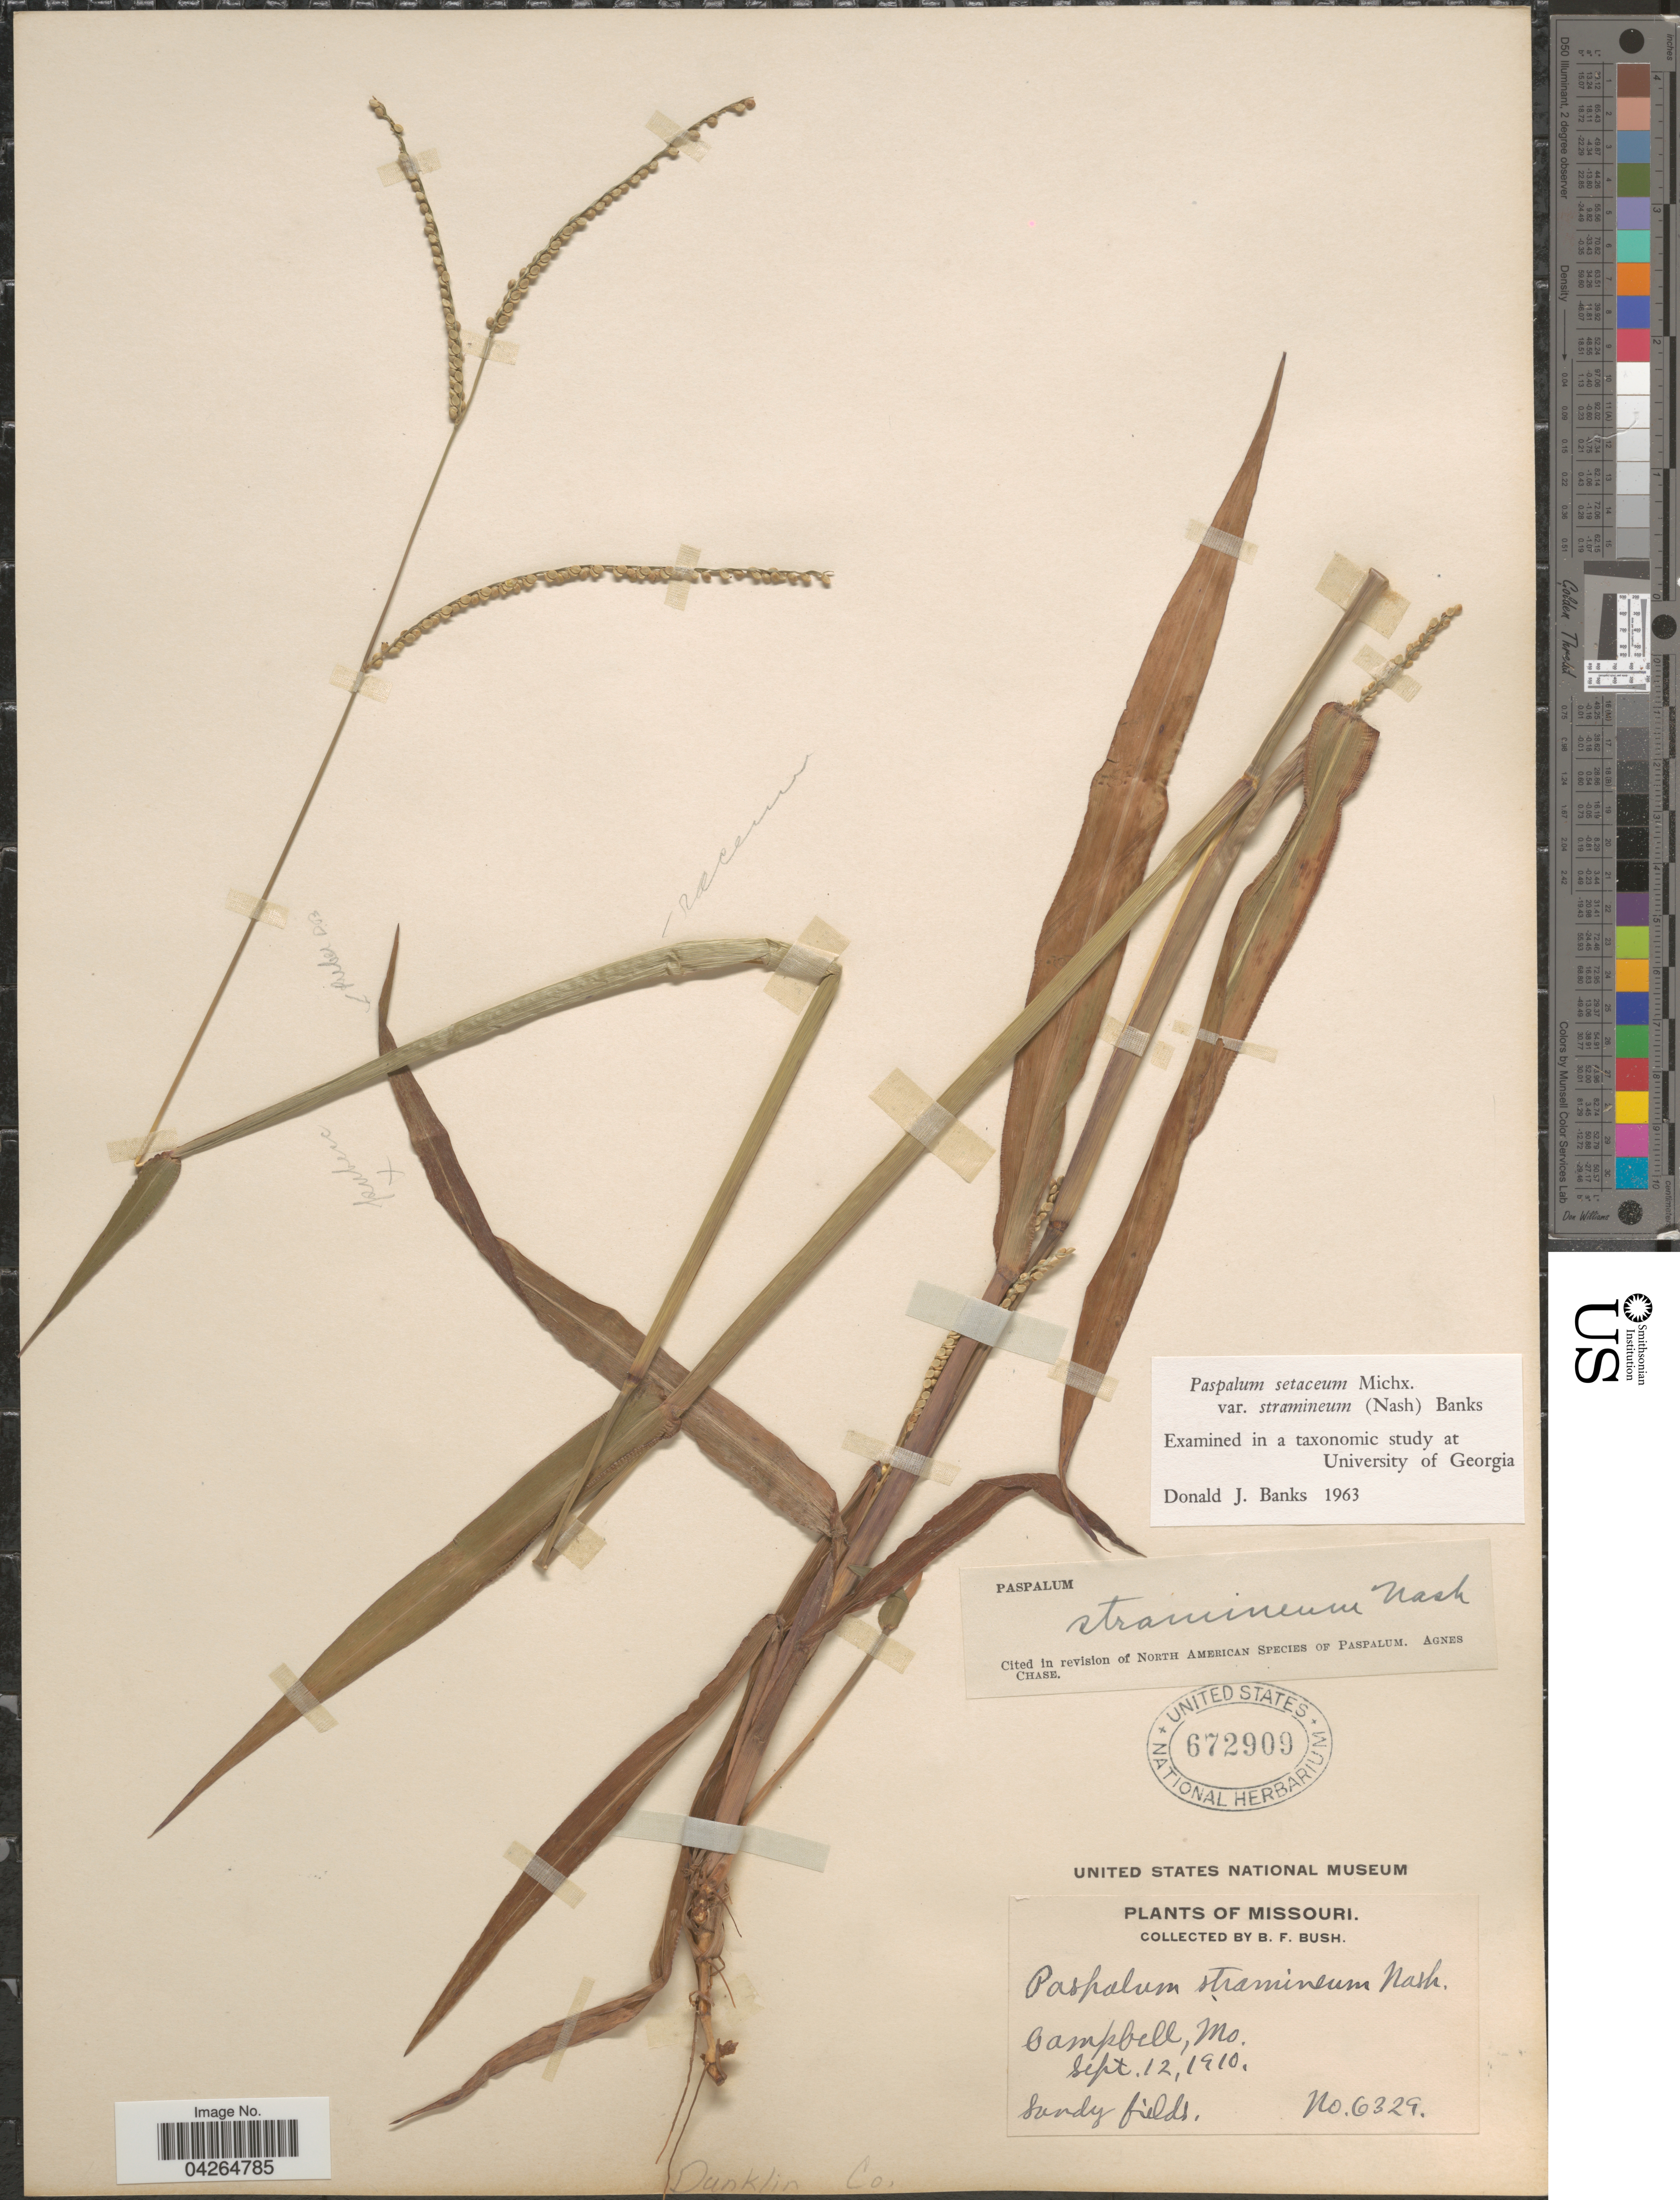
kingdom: Plantae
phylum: Tracheophyta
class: Liliopsida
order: Poales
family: Poaceae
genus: Paspalum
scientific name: Paspalum setaceum var. stramineum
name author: (Nash) D.J. Banks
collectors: B. F. Bush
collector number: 6329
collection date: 1910-09-12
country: United States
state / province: Missouri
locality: Campbell. Dunklin Co.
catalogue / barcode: US 672909